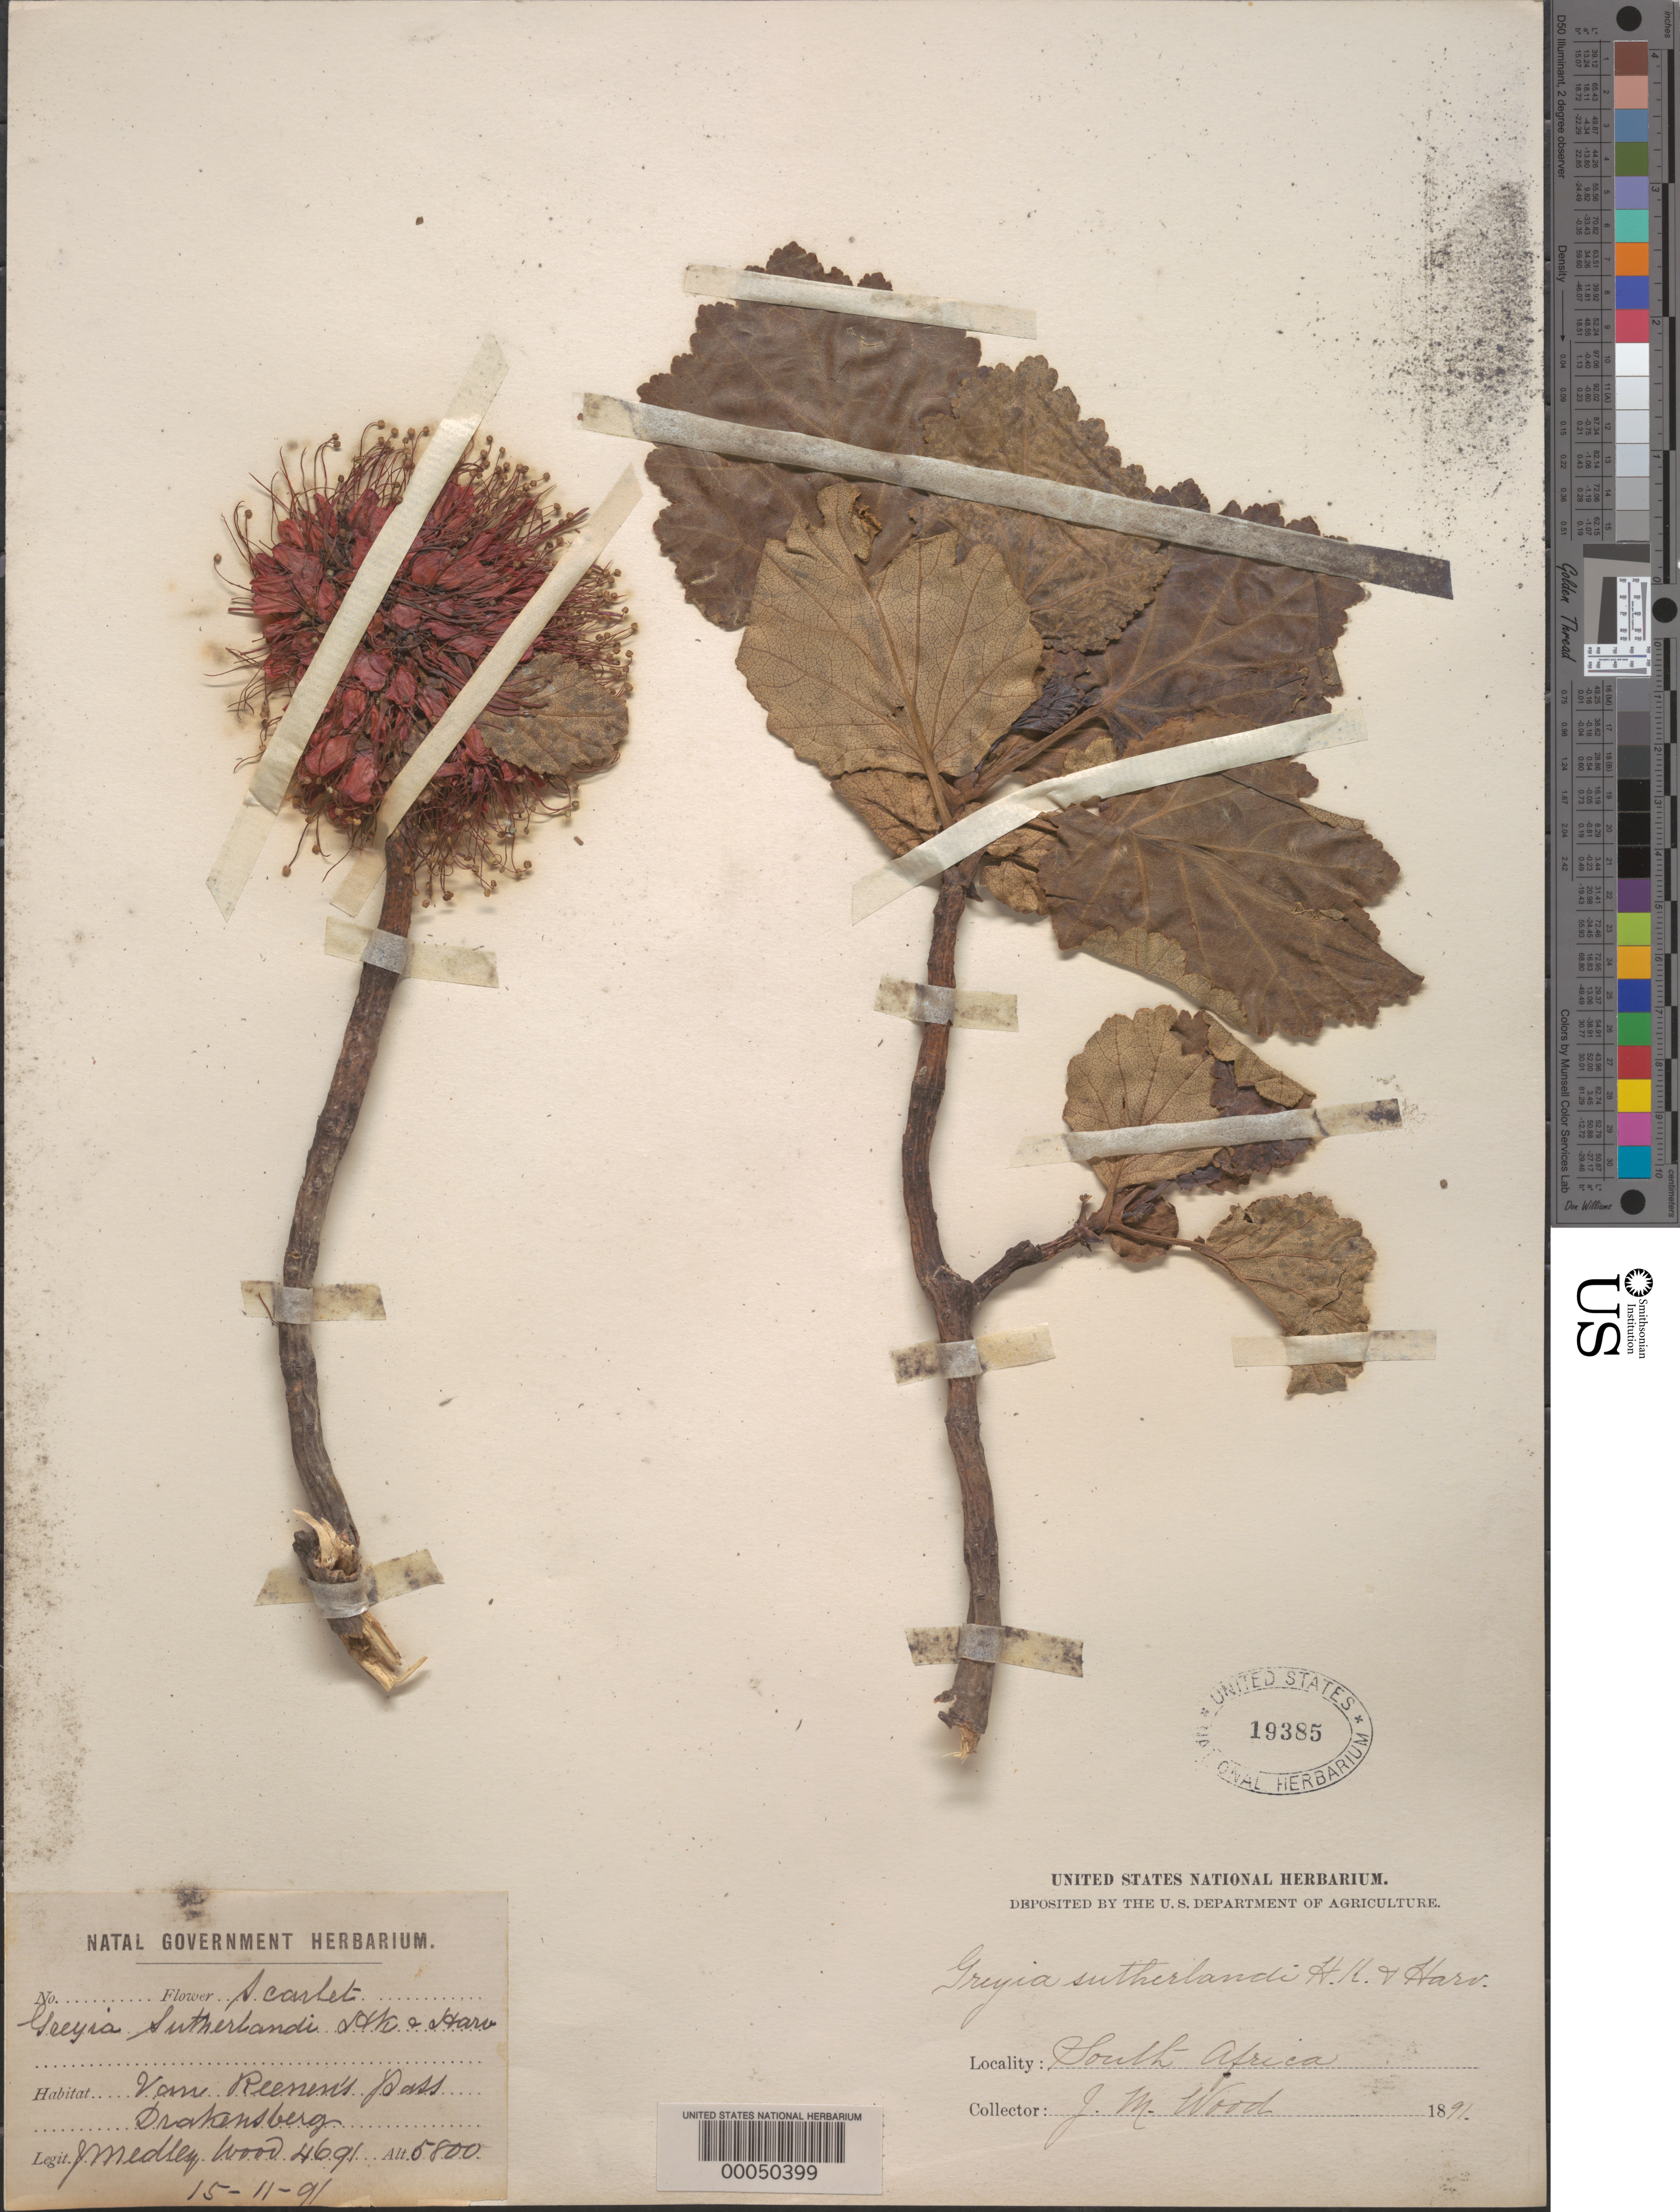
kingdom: Plantae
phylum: Tracheophyta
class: Magnoliopsida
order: Geraniales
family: Francoaceae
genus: Greyia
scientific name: Greyia sutherlandii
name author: Hook. & Harv.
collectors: J. M. Wood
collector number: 4691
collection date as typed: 15 Nov 1891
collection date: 1891-11-15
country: South Africa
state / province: KwaZulu-Natal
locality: Van reenen's pass, drakensberg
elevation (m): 1768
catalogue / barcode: US 19385